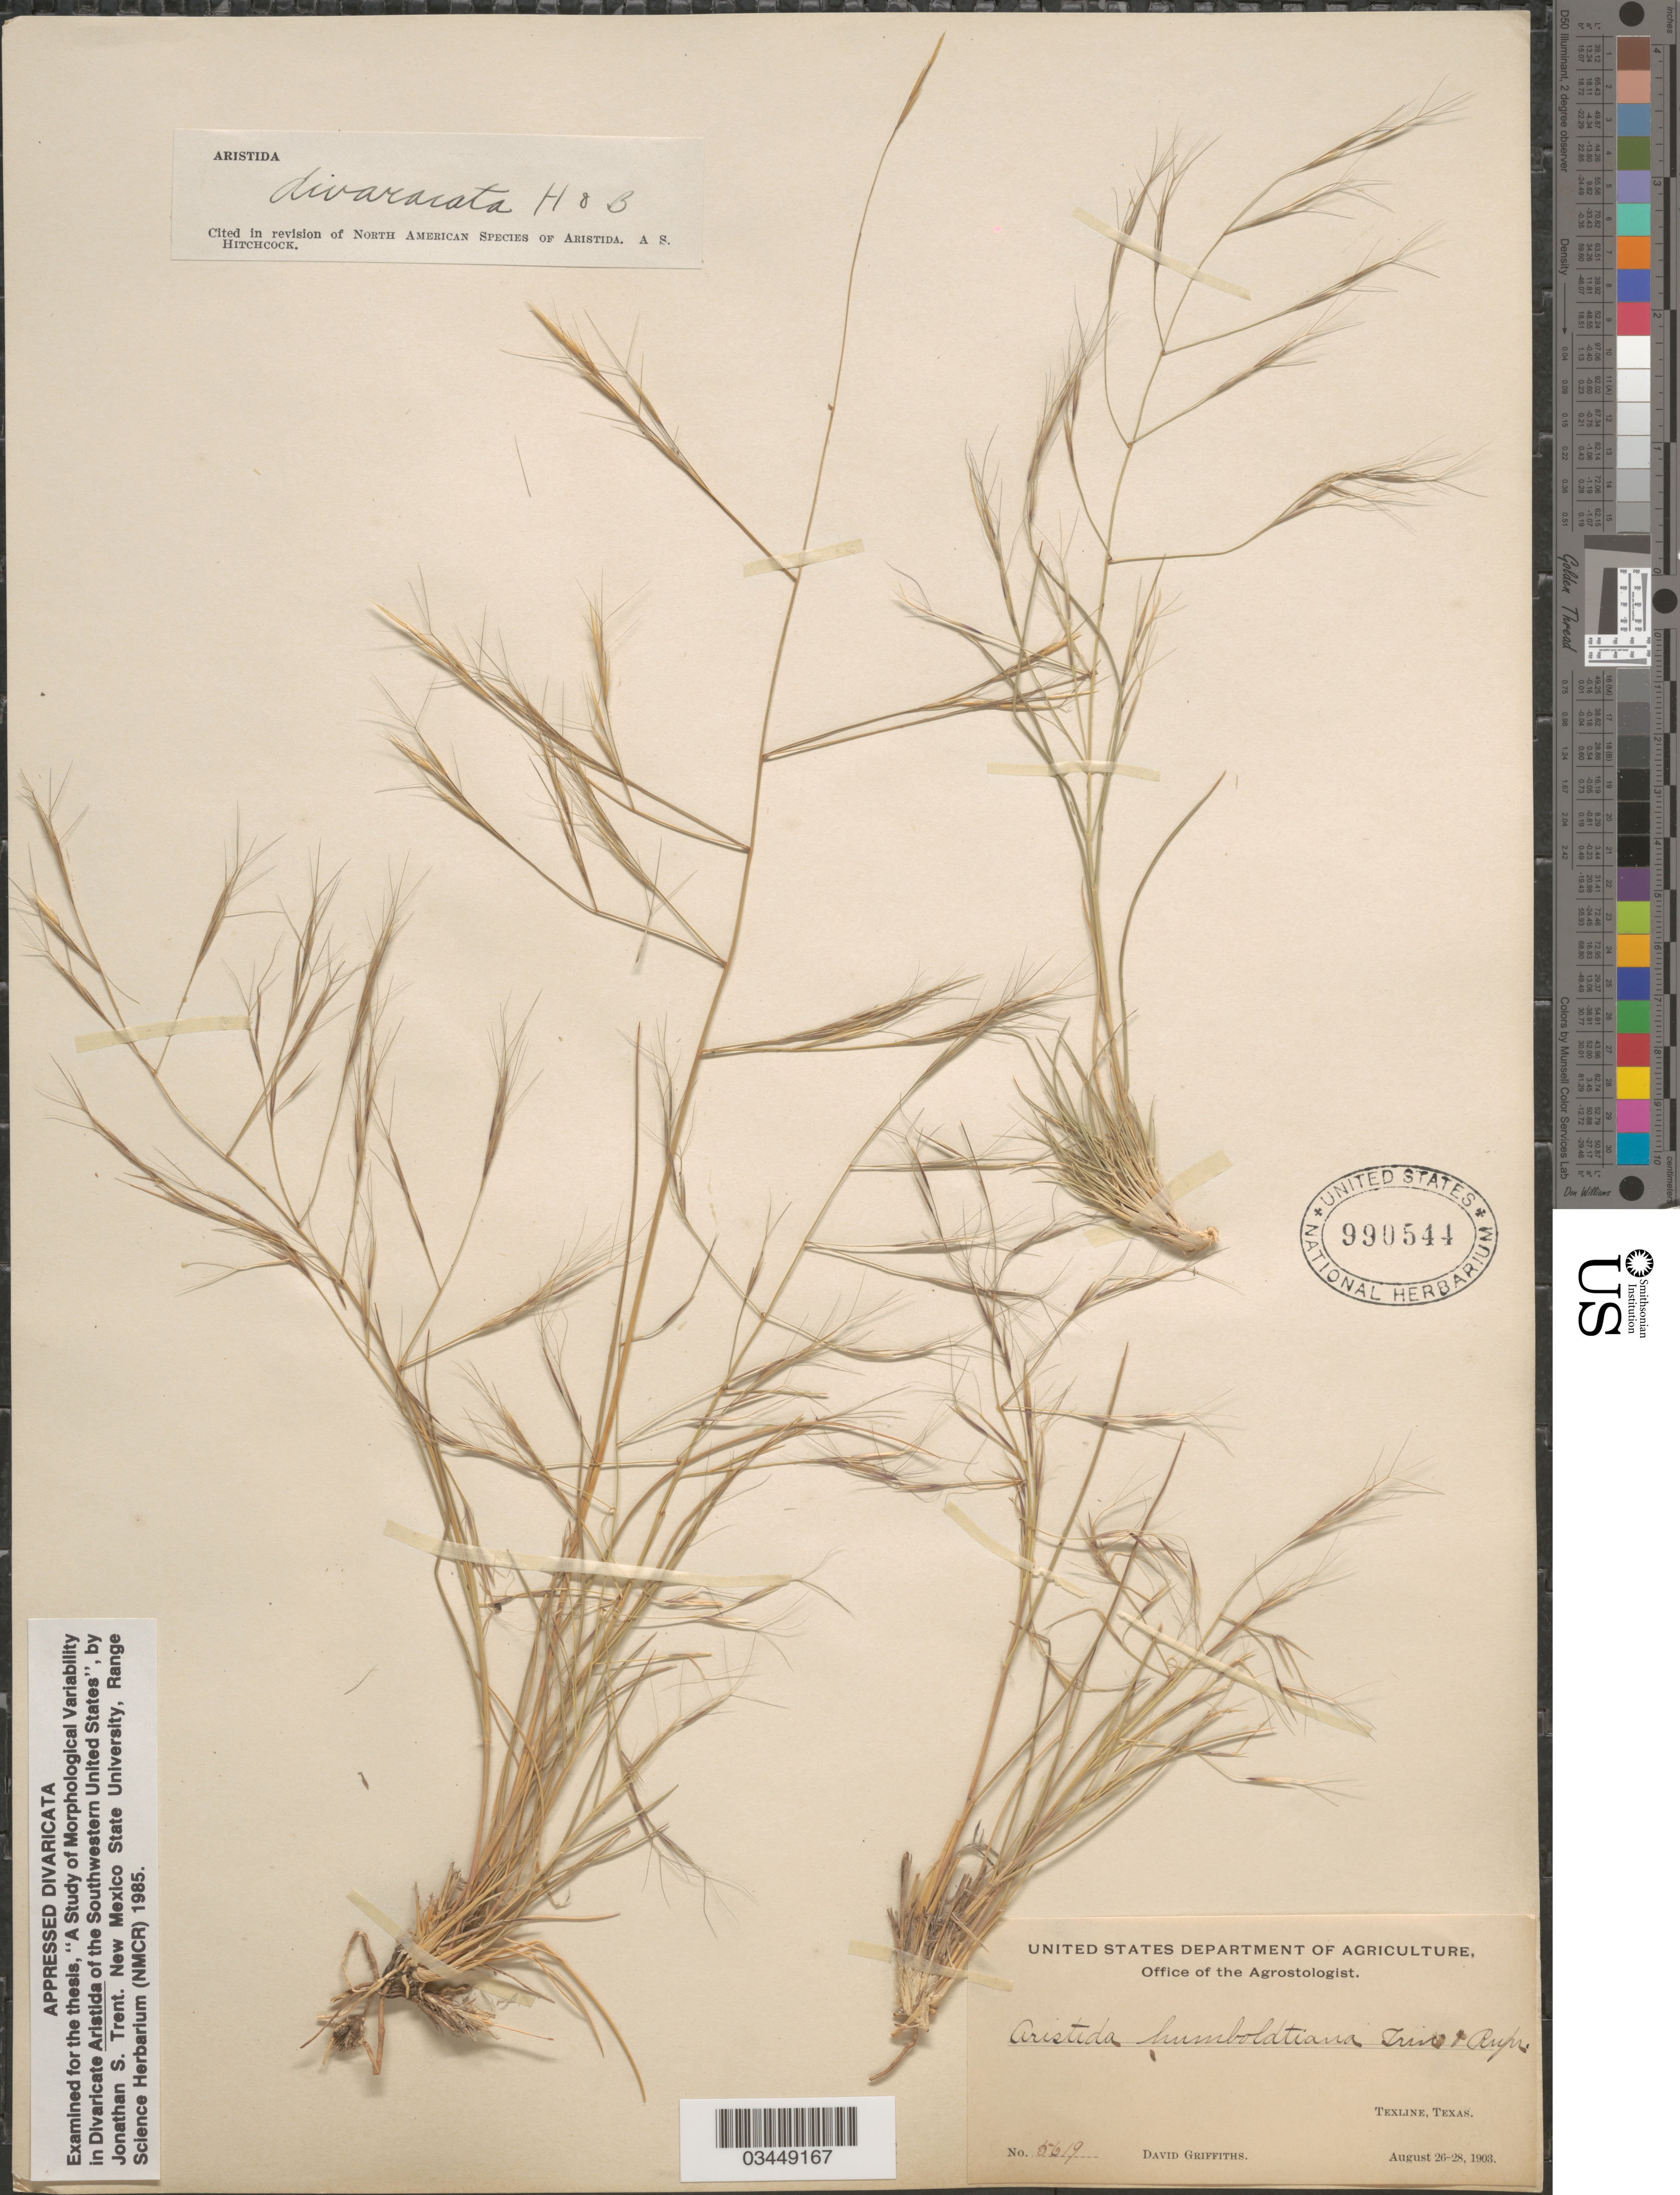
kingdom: Plantae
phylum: Tracheophyta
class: Liliopsida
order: Poales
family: Poaceae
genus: Aristida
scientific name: Aristida divaricata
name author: Humb. & Bonpl. ex Willd.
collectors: D. Griffiths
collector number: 5619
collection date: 1903-08-26/1903-08-28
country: United States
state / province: Texas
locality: Texline.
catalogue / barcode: US 990544